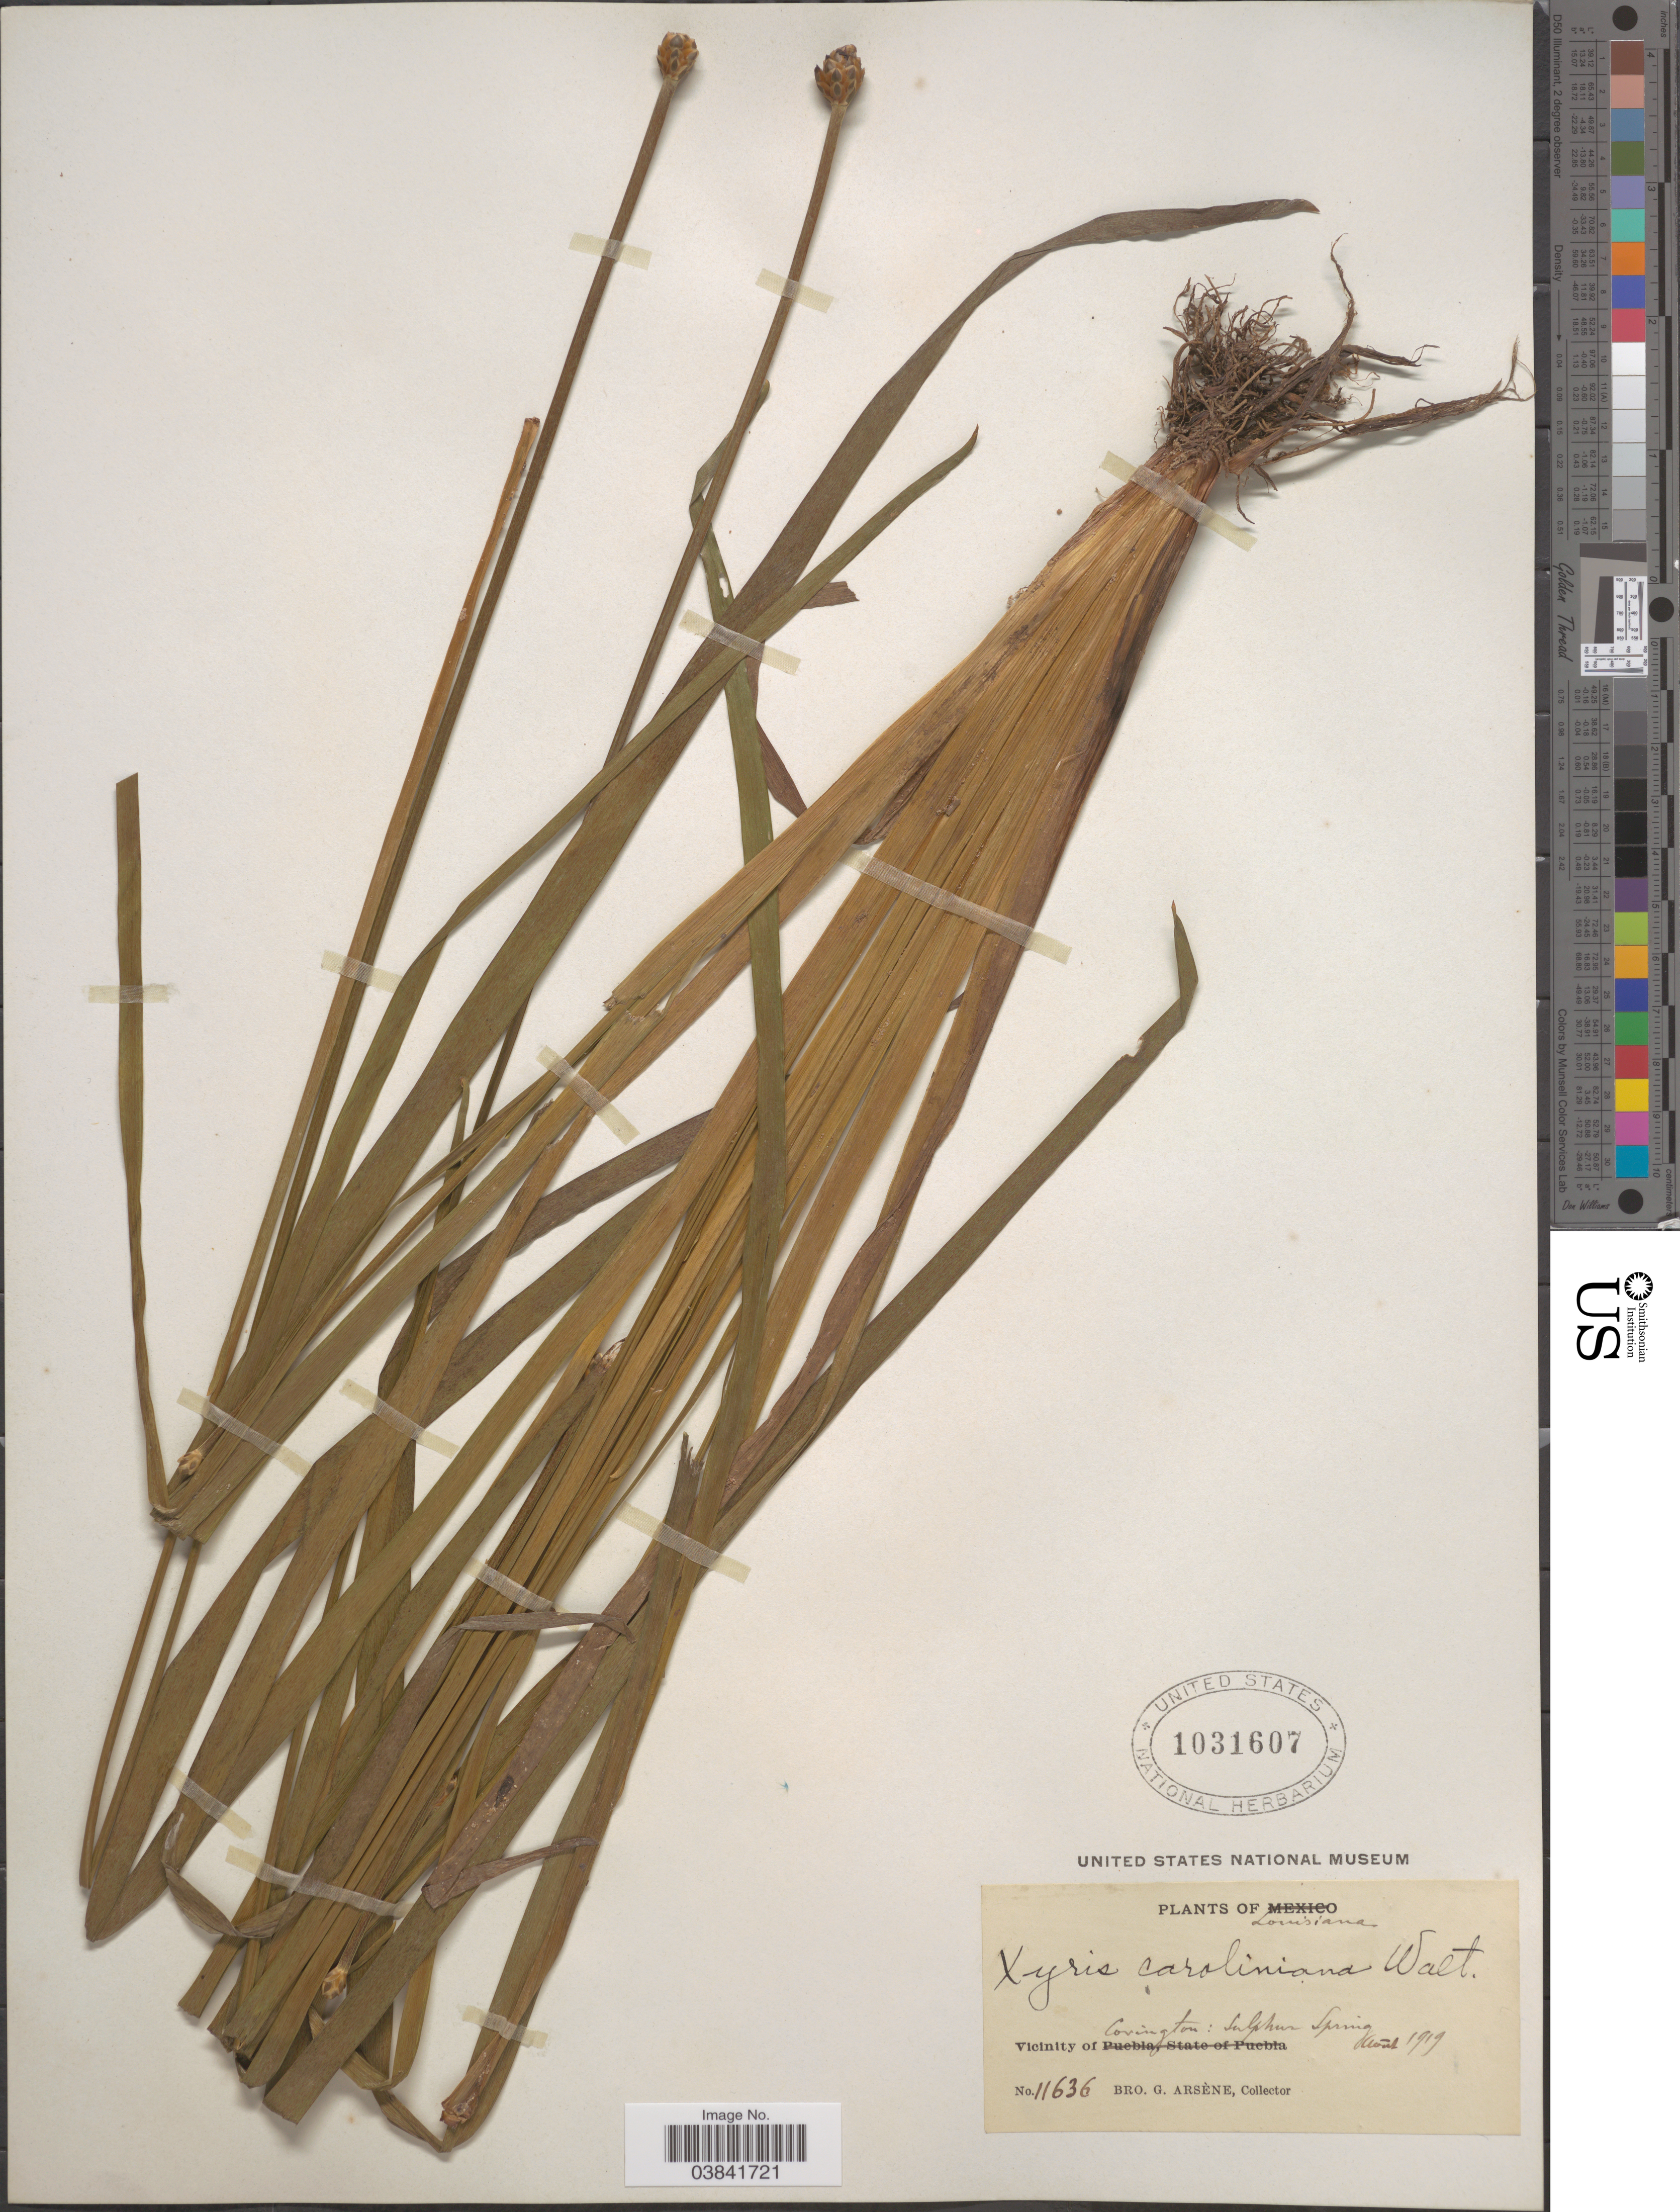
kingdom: Plantae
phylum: Tracheophyta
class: Liliopsida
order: Poales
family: Xyridaceae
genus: Xyris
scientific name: Xyris iridifolia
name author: Chapm.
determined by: Strong, Mark T., (BOT), Smithsonian Institution - National Museum of Natural History (UNITED STATES)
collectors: Bro. G. Arsène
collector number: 11636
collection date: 1919-08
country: United States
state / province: Louisiana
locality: Vicinity of Covington: Sulphur Spring.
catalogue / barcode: US 1031607